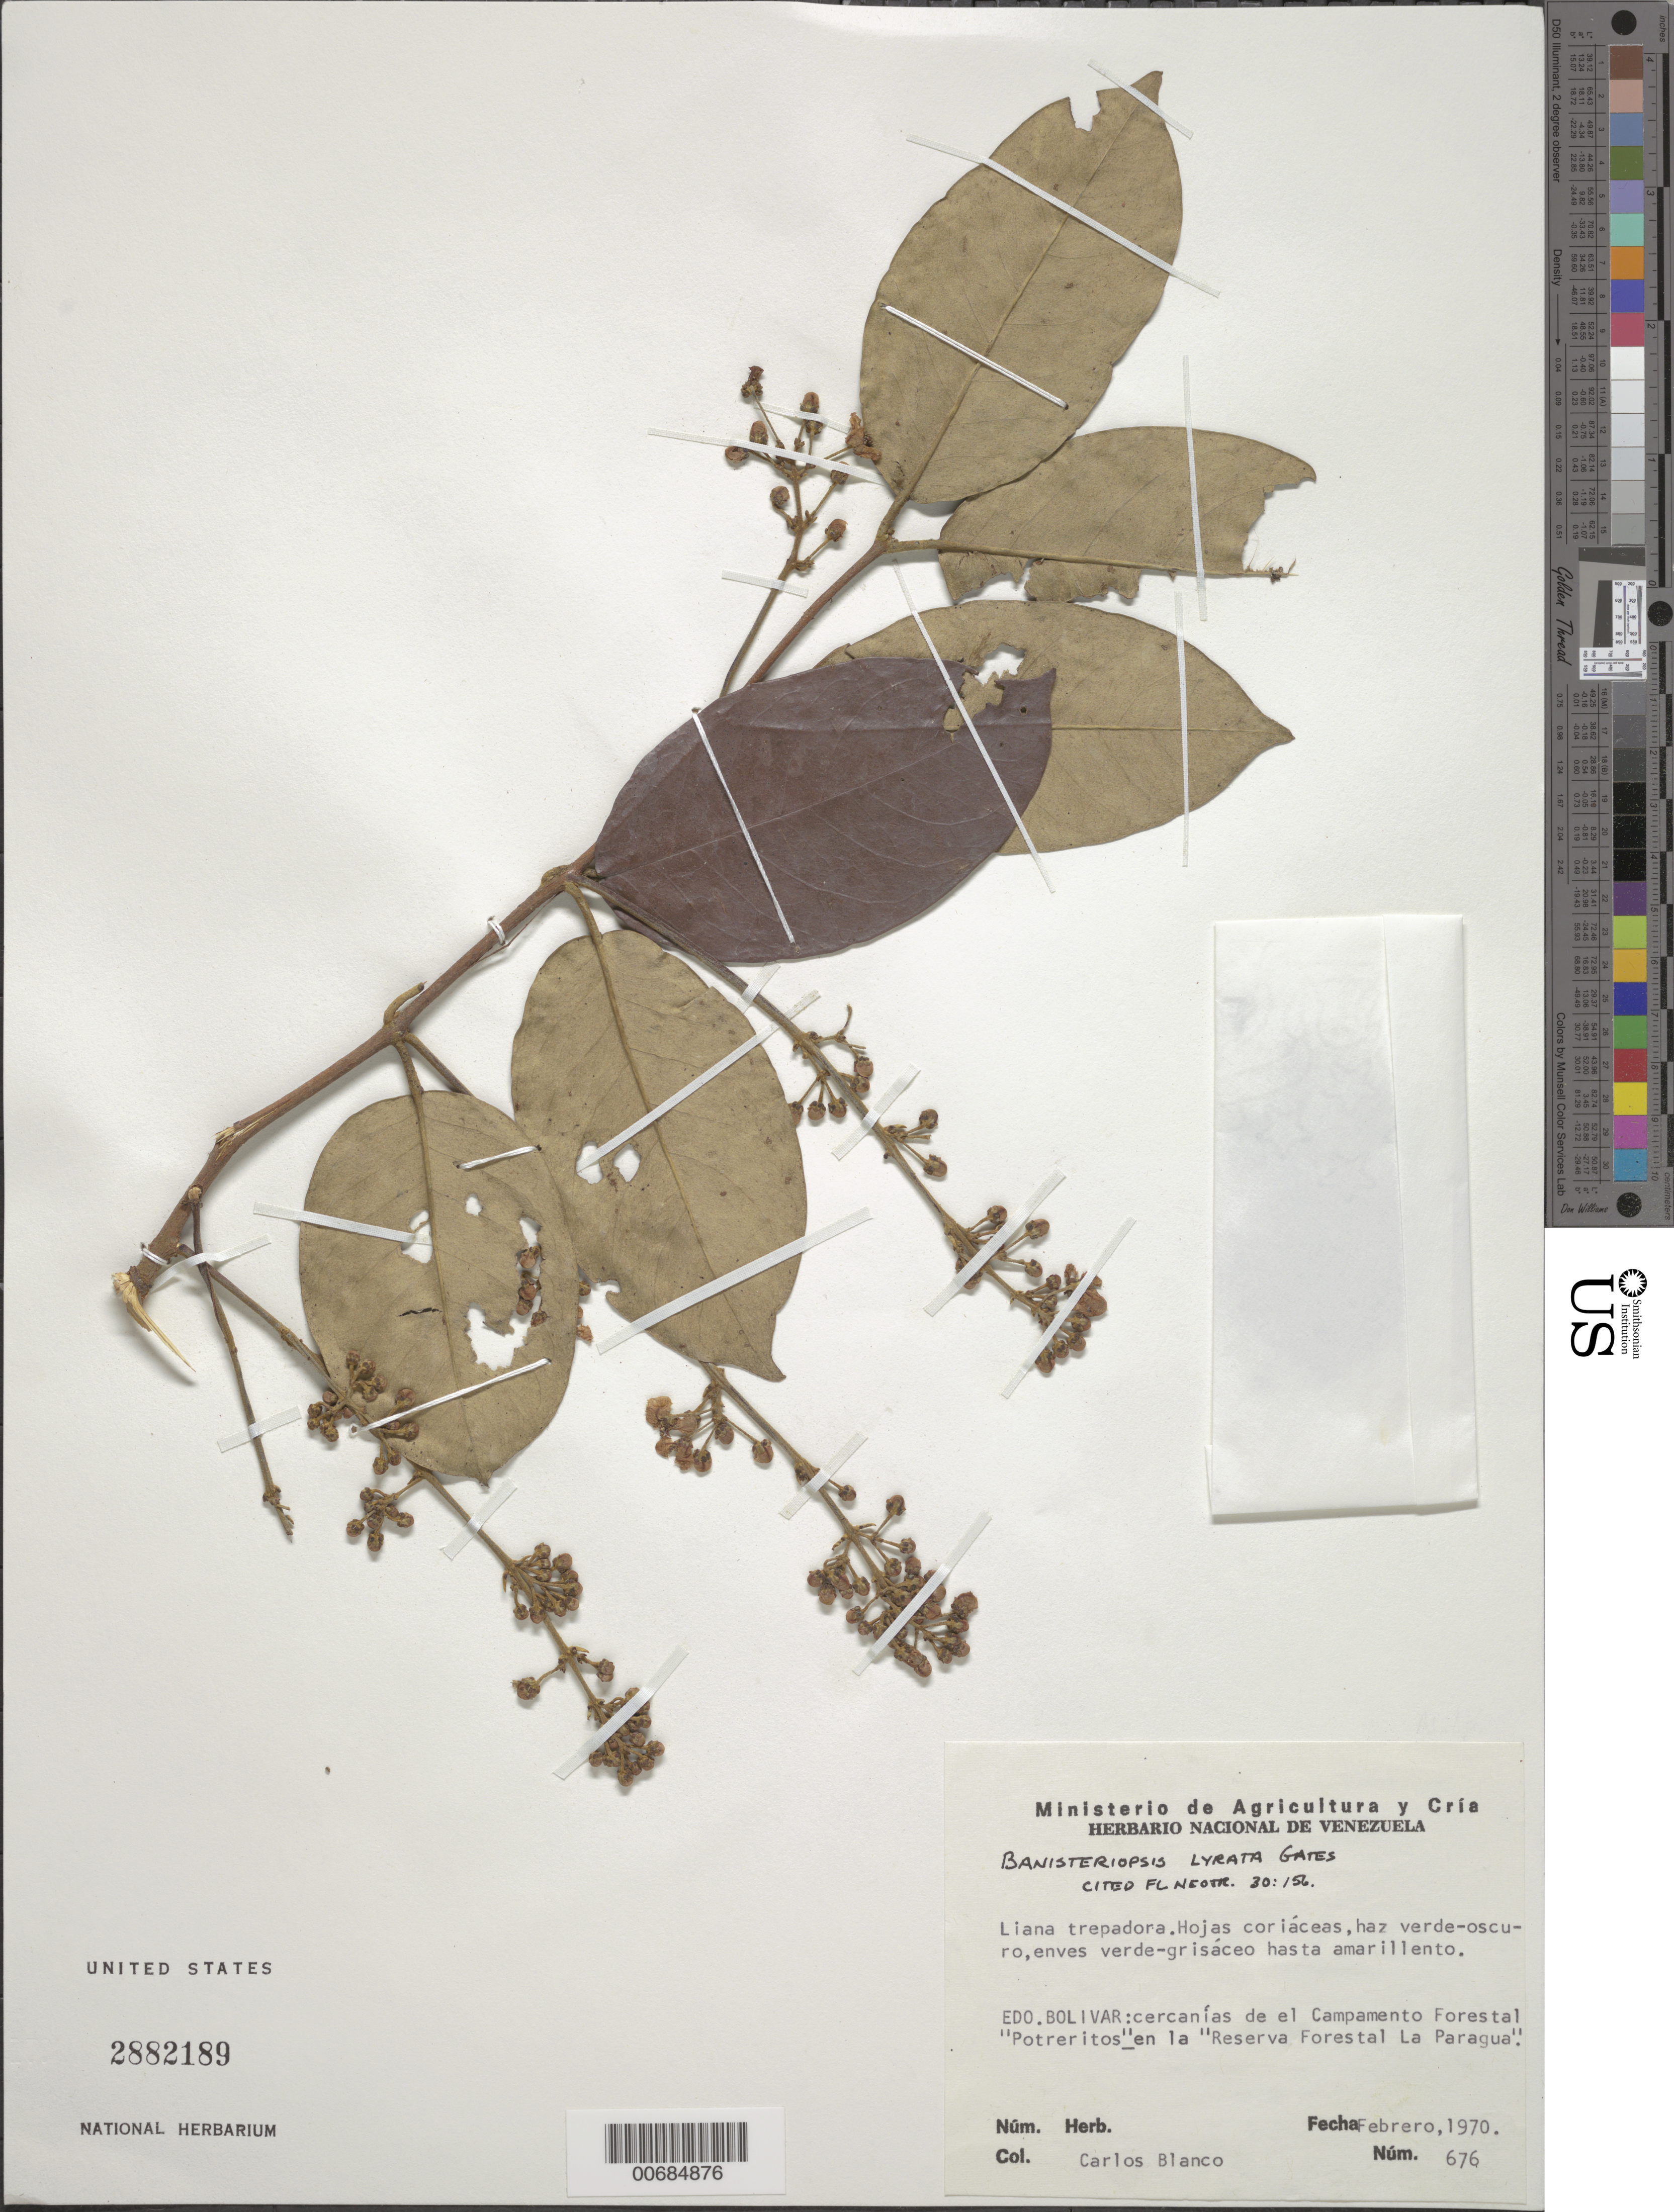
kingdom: Plantae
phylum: Tracheophyta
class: Magnoliopsida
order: Malpighiales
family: Malpighiaceae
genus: Banisteriopsis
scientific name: Banisteriopsis lyrata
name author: B. Gates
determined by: Gates, B.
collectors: C. A. Blanco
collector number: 676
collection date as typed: Feb-70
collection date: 1970-02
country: Venezuela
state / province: Bolívar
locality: Reserva Forestal La Paragua, cercanias de el Campamento Forestal "Potreritos"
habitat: Cercanías del campamento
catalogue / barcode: US 2882189